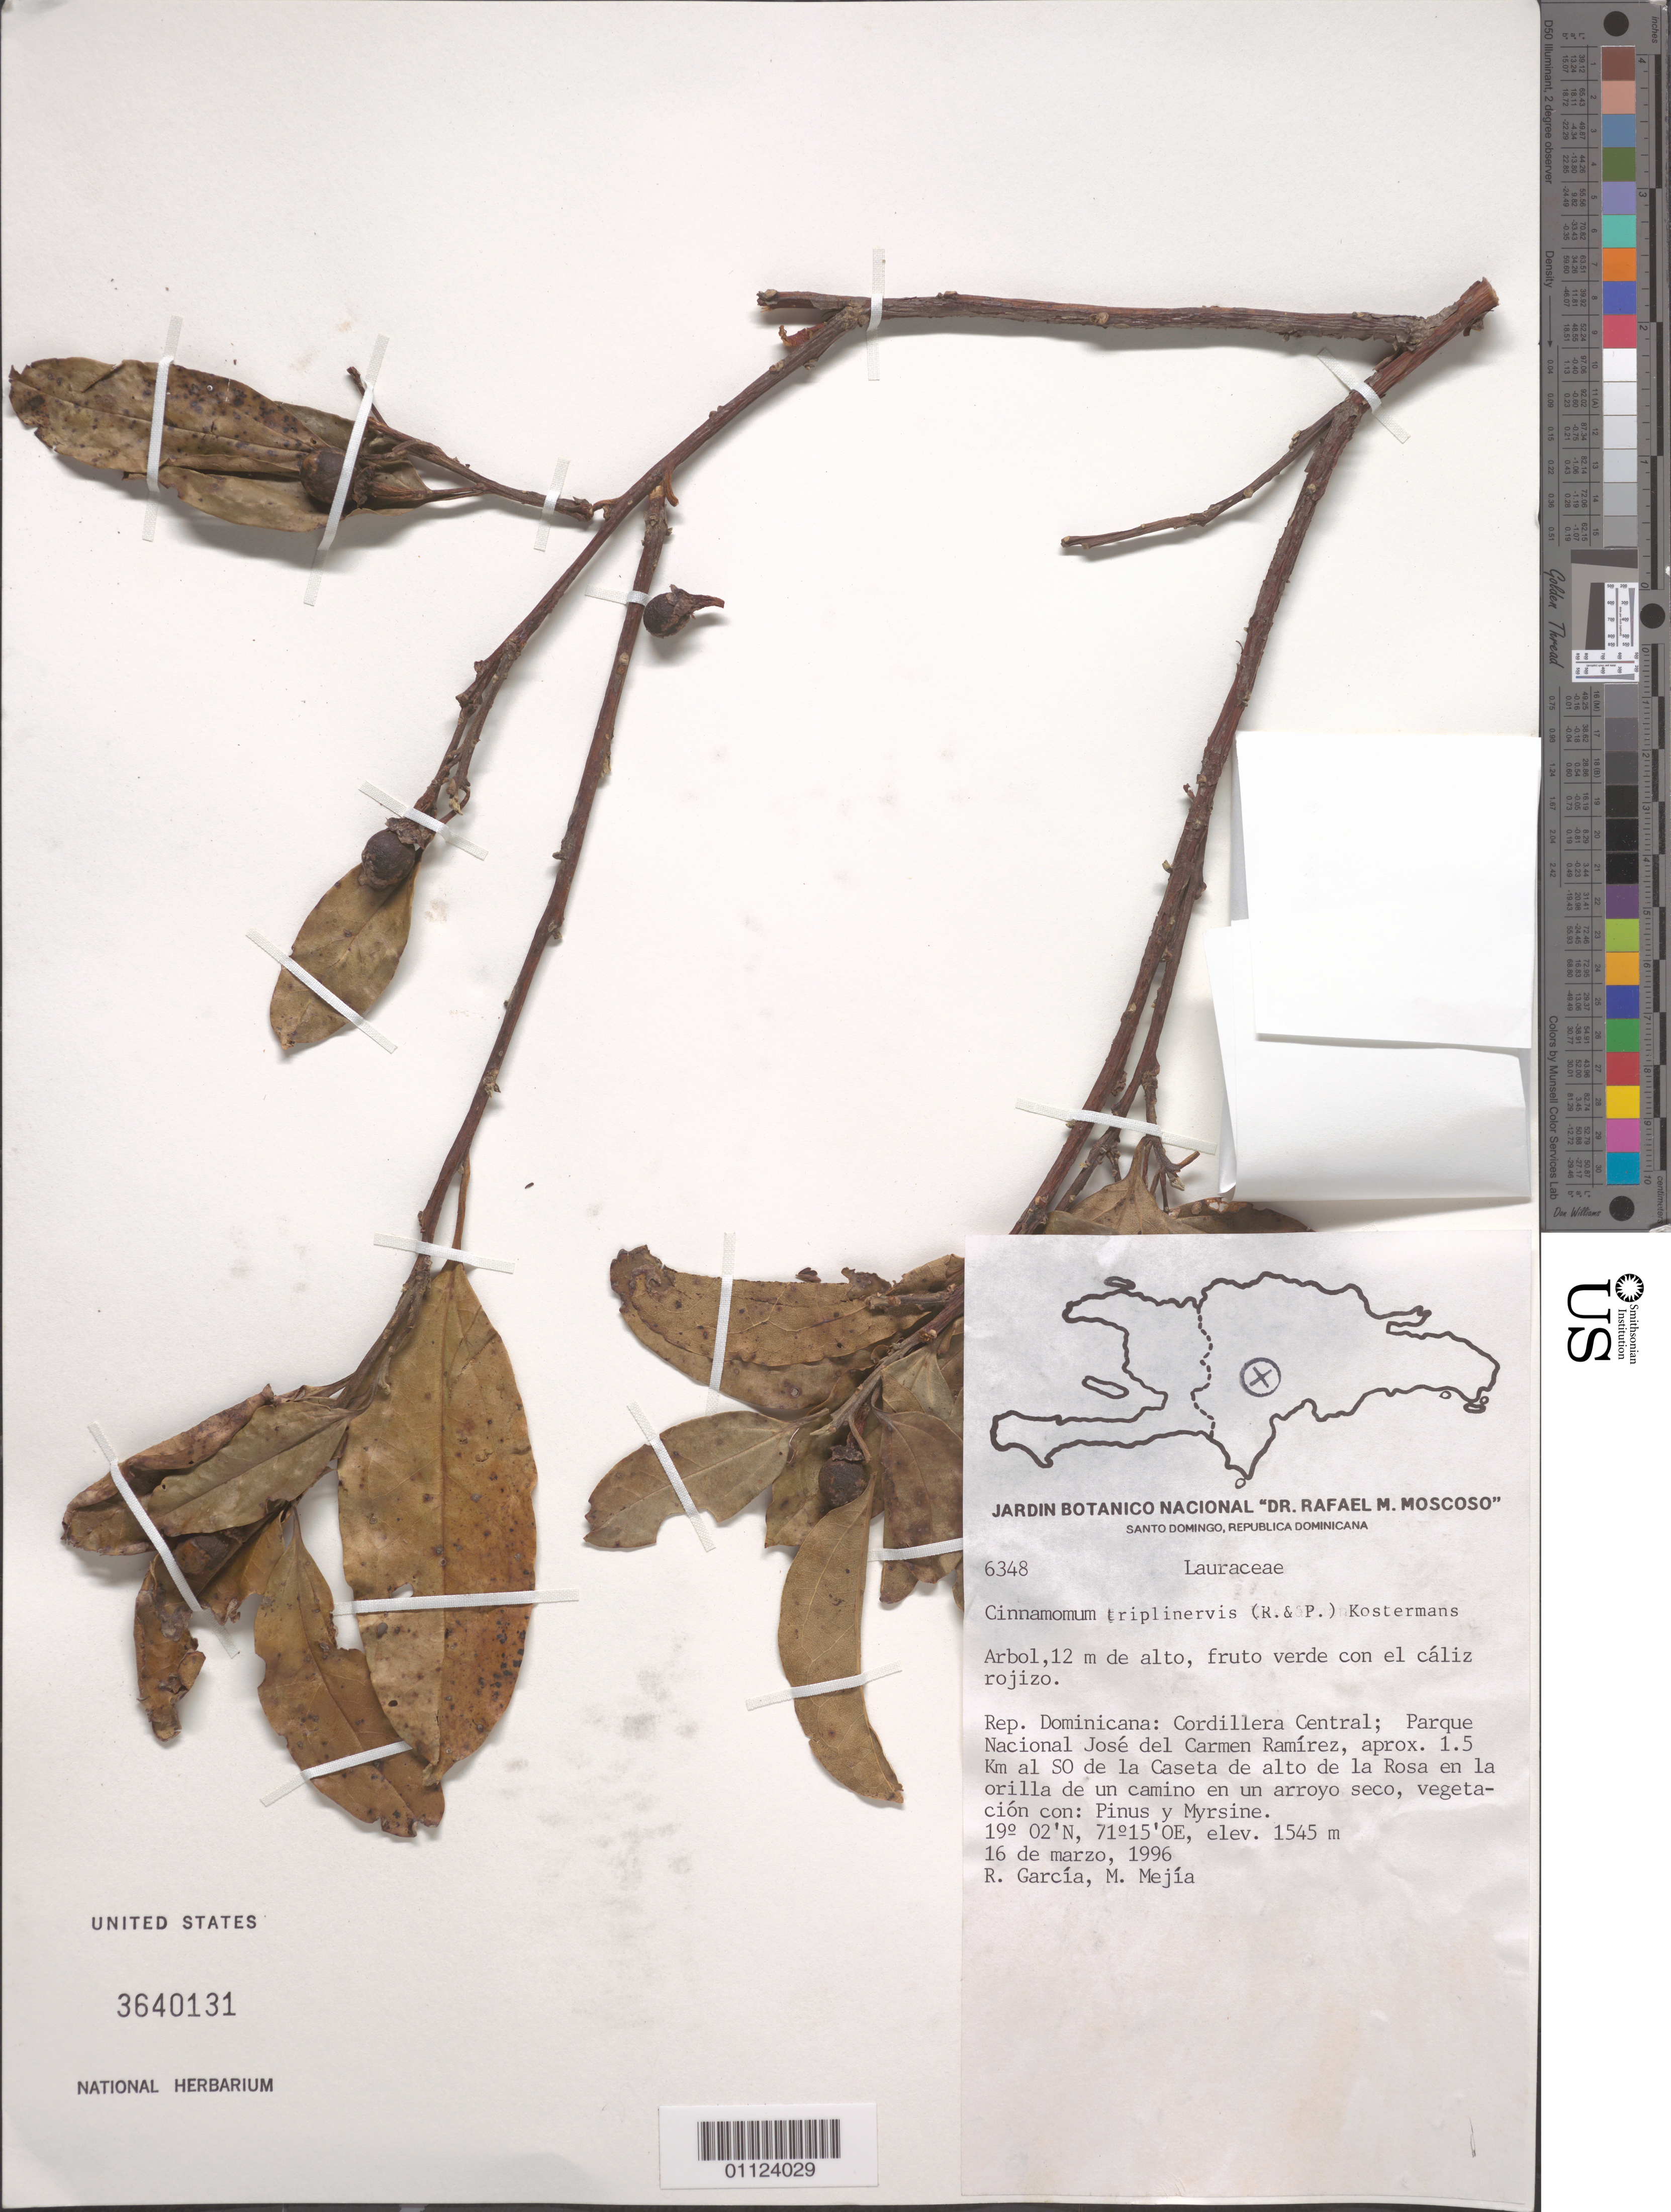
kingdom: Plantae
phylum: Tracheophyta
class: Magnoliopsida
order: Laurales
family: Lauraceae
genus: Cinnamomum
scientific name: Cinnamomum triplinerve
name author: (Ruiz & Pav.) Kosterm.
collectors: R. G. García & M. Mejia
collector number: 6348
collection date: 1996-03-16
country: Dominican Republic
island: Hispaniola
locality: Cordillera Central, Parque Nacional José del Carmen Ramírez, aprox. 1.5 km al SO de la Caseta de alto de la Rosa.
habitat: En la orilla de un camino en un arroyo seco, vegetación con: Pinus y Myrsine.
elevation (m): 1545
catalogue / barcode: US 3640131